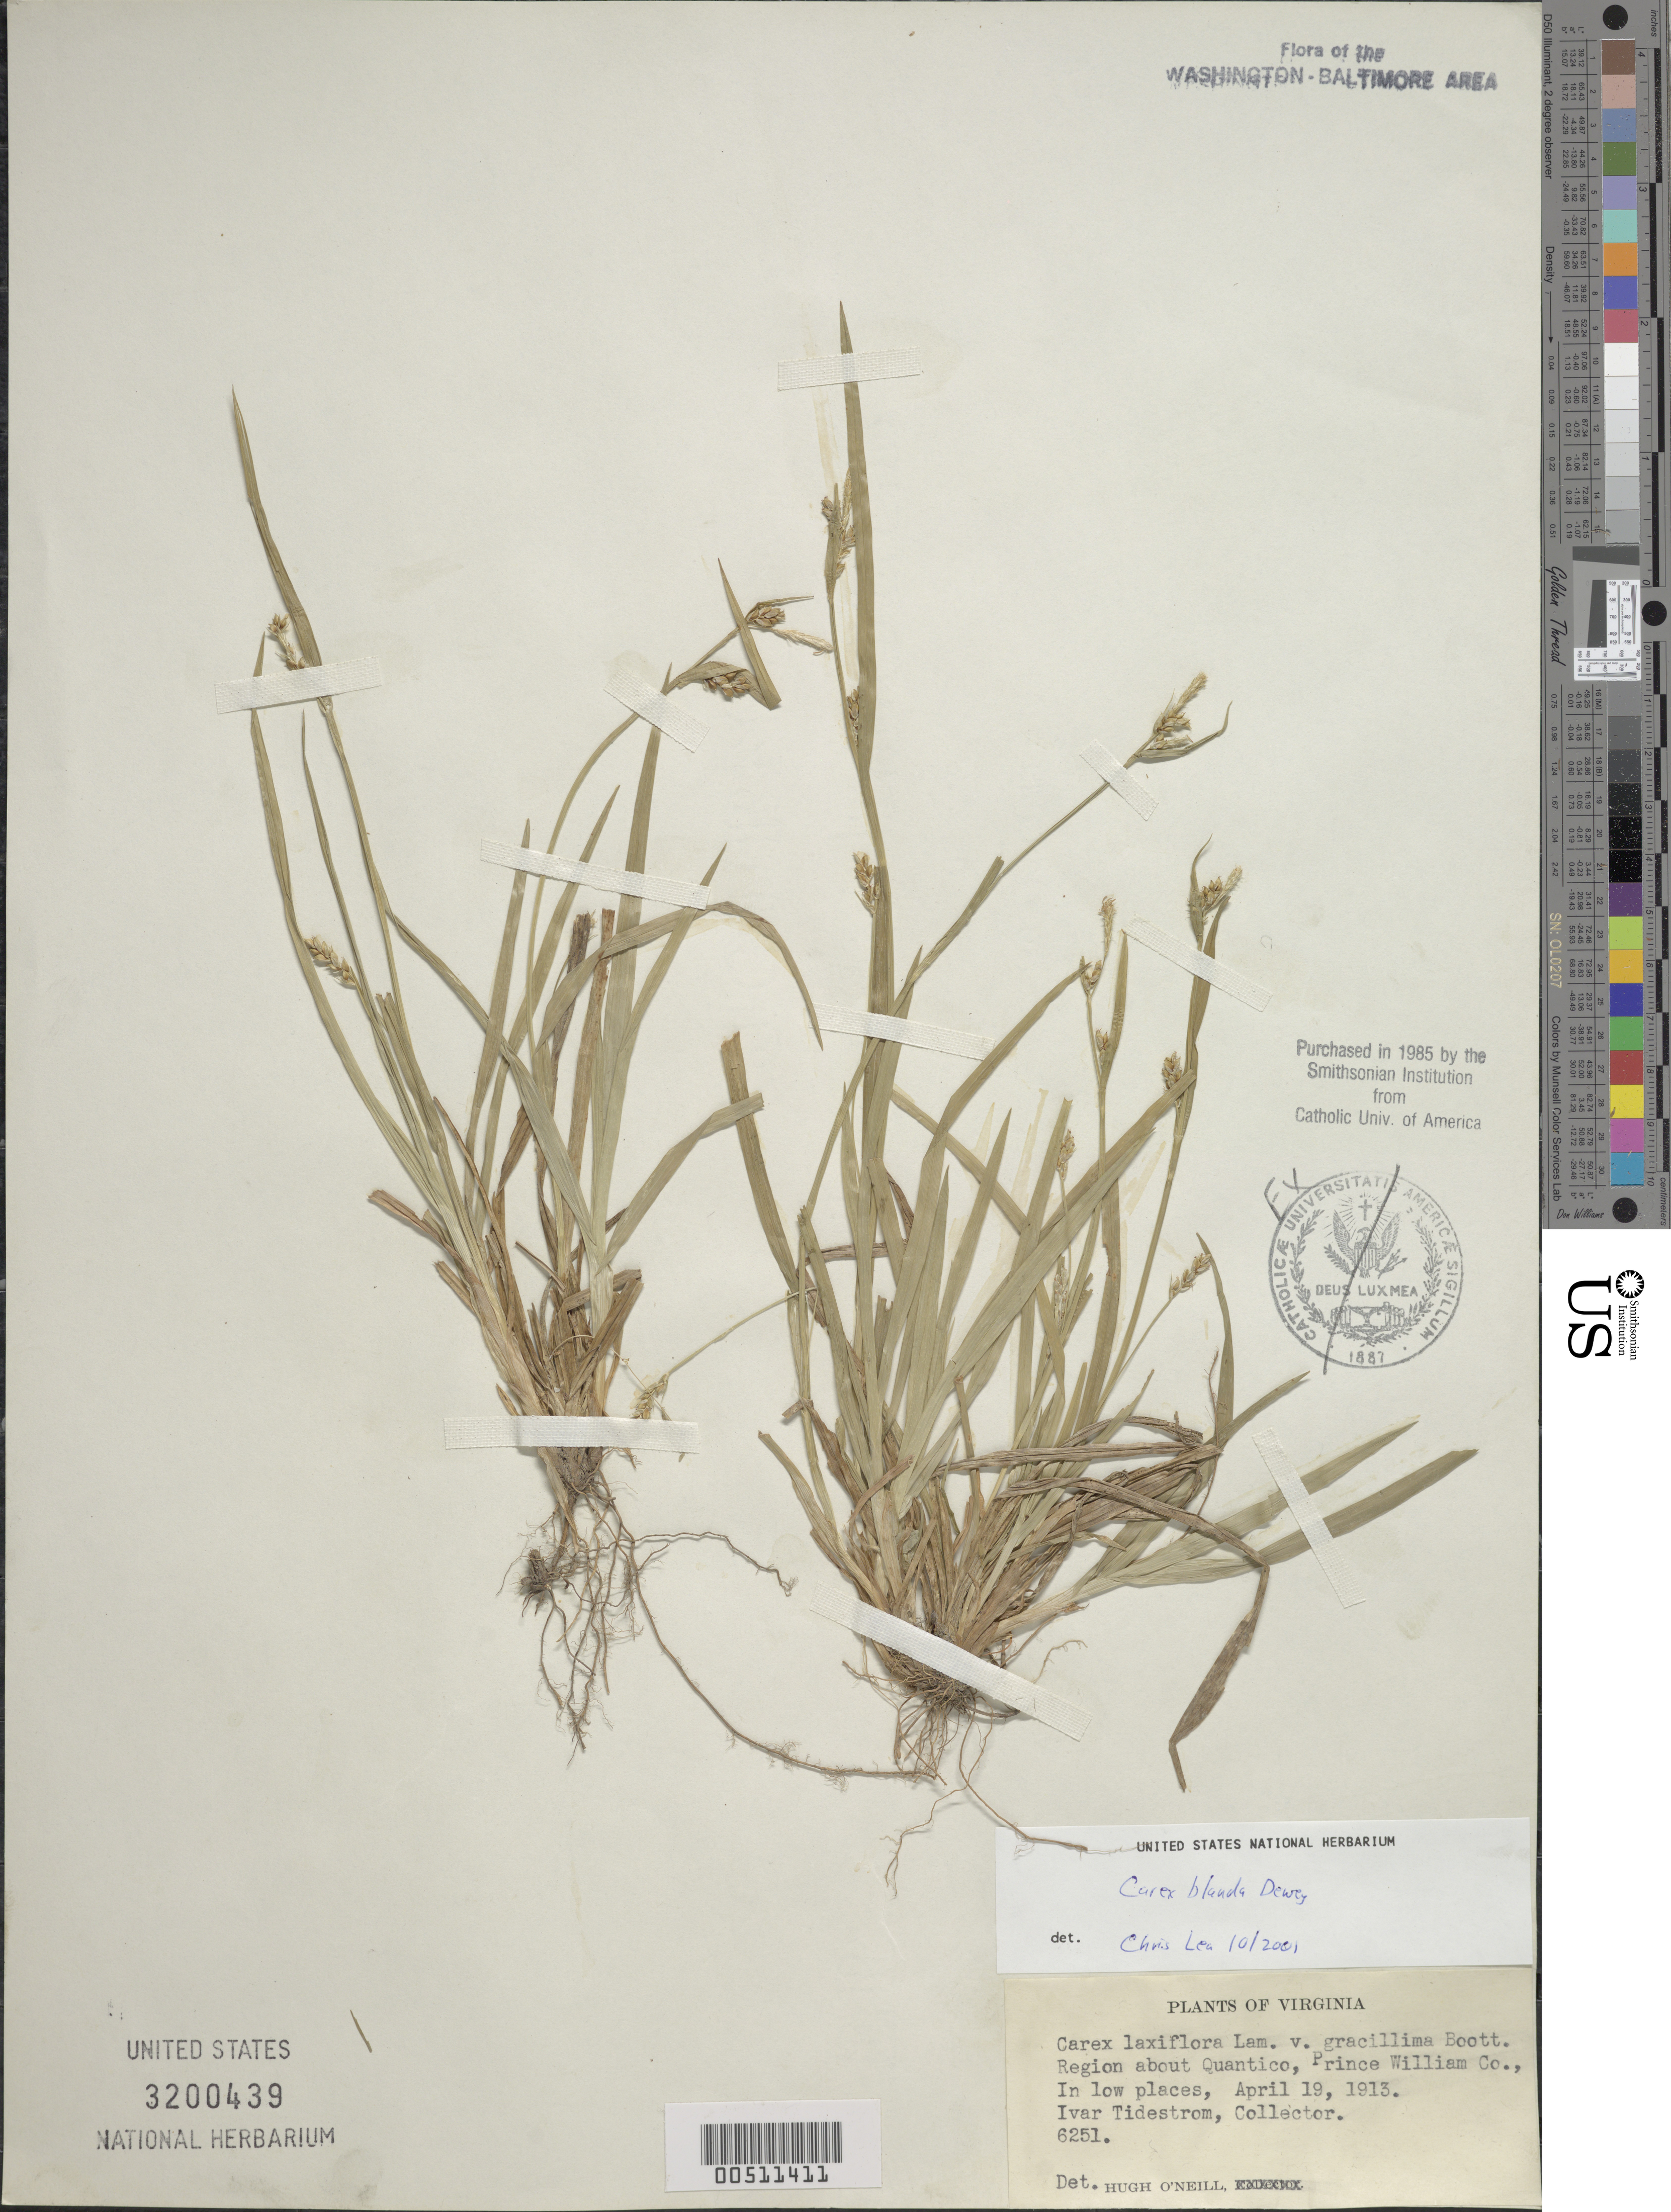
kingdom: Plantae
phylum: Tracheophyta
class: Liliopsida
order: Poales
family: Cyperaceae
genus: Carex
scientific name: Carex blanda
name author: Dewey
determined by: Lea, C.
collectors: I. F. Tidestrom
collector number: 6251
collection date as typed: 19 Apr 1913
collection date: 1913-04-19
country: United States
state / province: Virginia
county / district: Prince William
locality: Quantico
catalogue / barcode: US 3200439